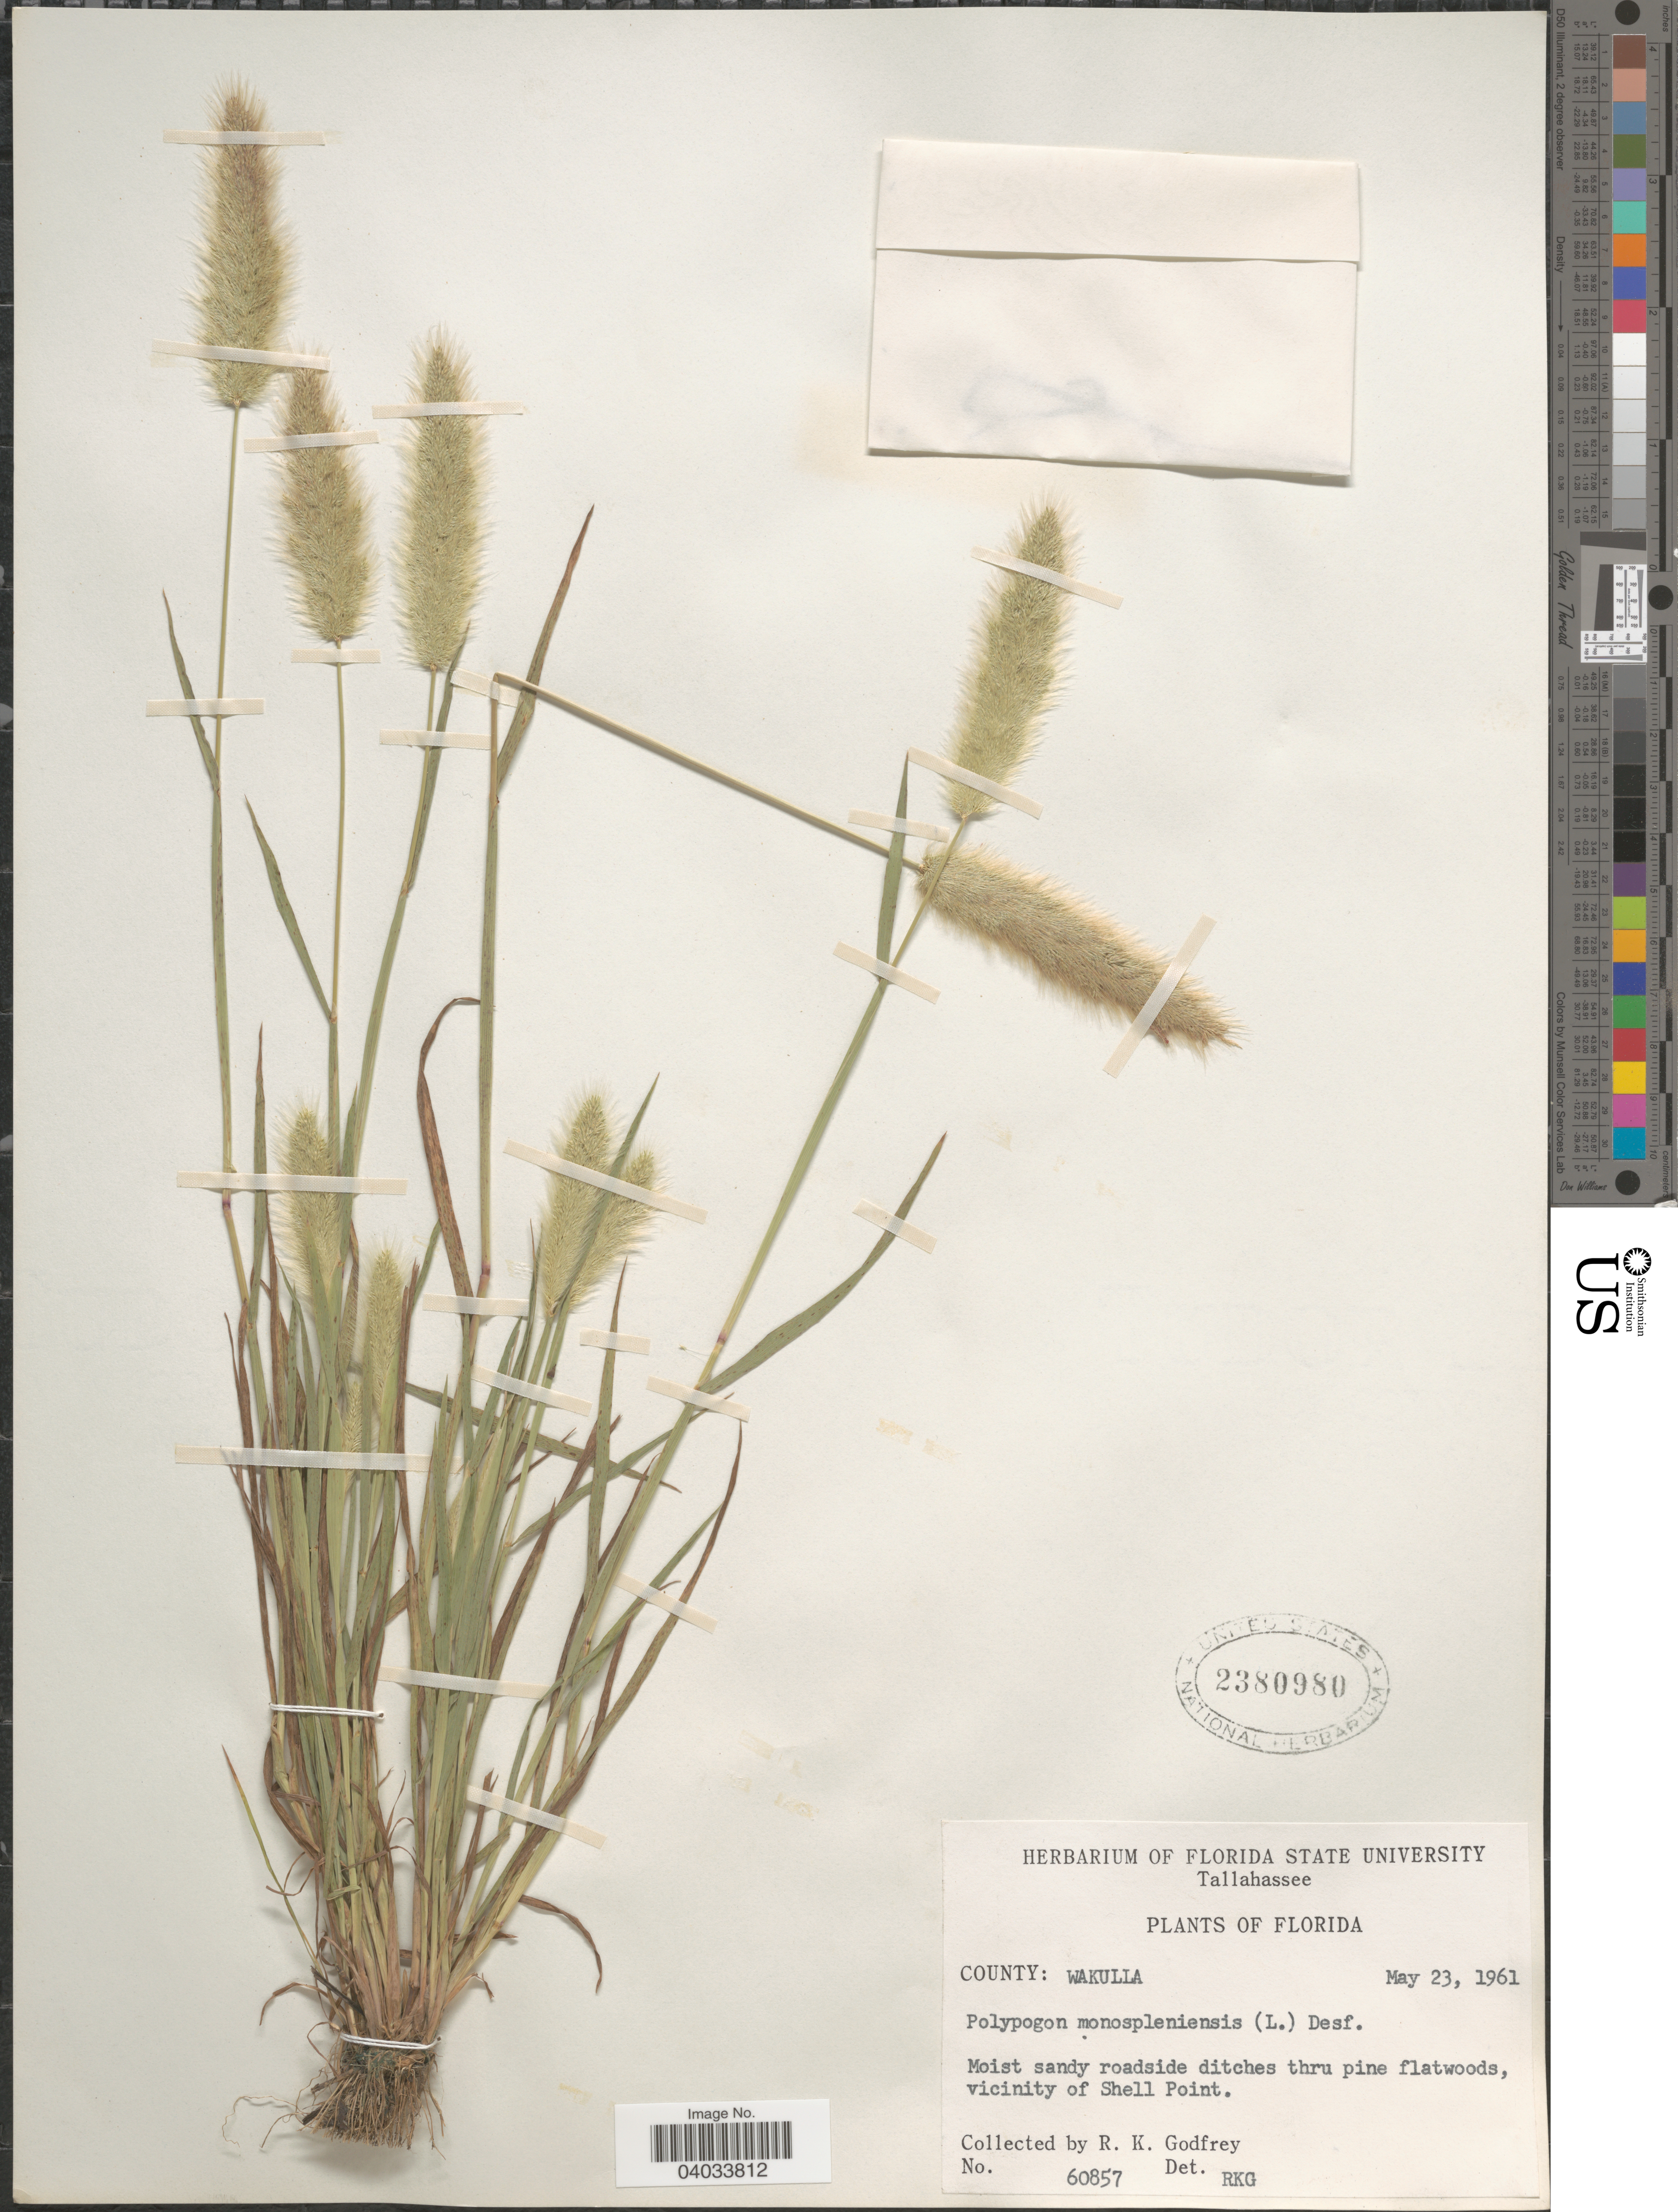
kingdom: Plantae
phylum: Tracheophyta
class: Liliopsida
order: Poales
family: Poaceae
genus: Polypogon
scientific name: Polypogon monspeliensis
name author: (L.) Desf.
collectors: R. K. Godfrey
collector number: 60857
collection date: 1961-05-23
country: United States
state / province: Florida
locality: County: Wakulla. Vicinity of Shell Point.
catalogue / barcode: US 2380980